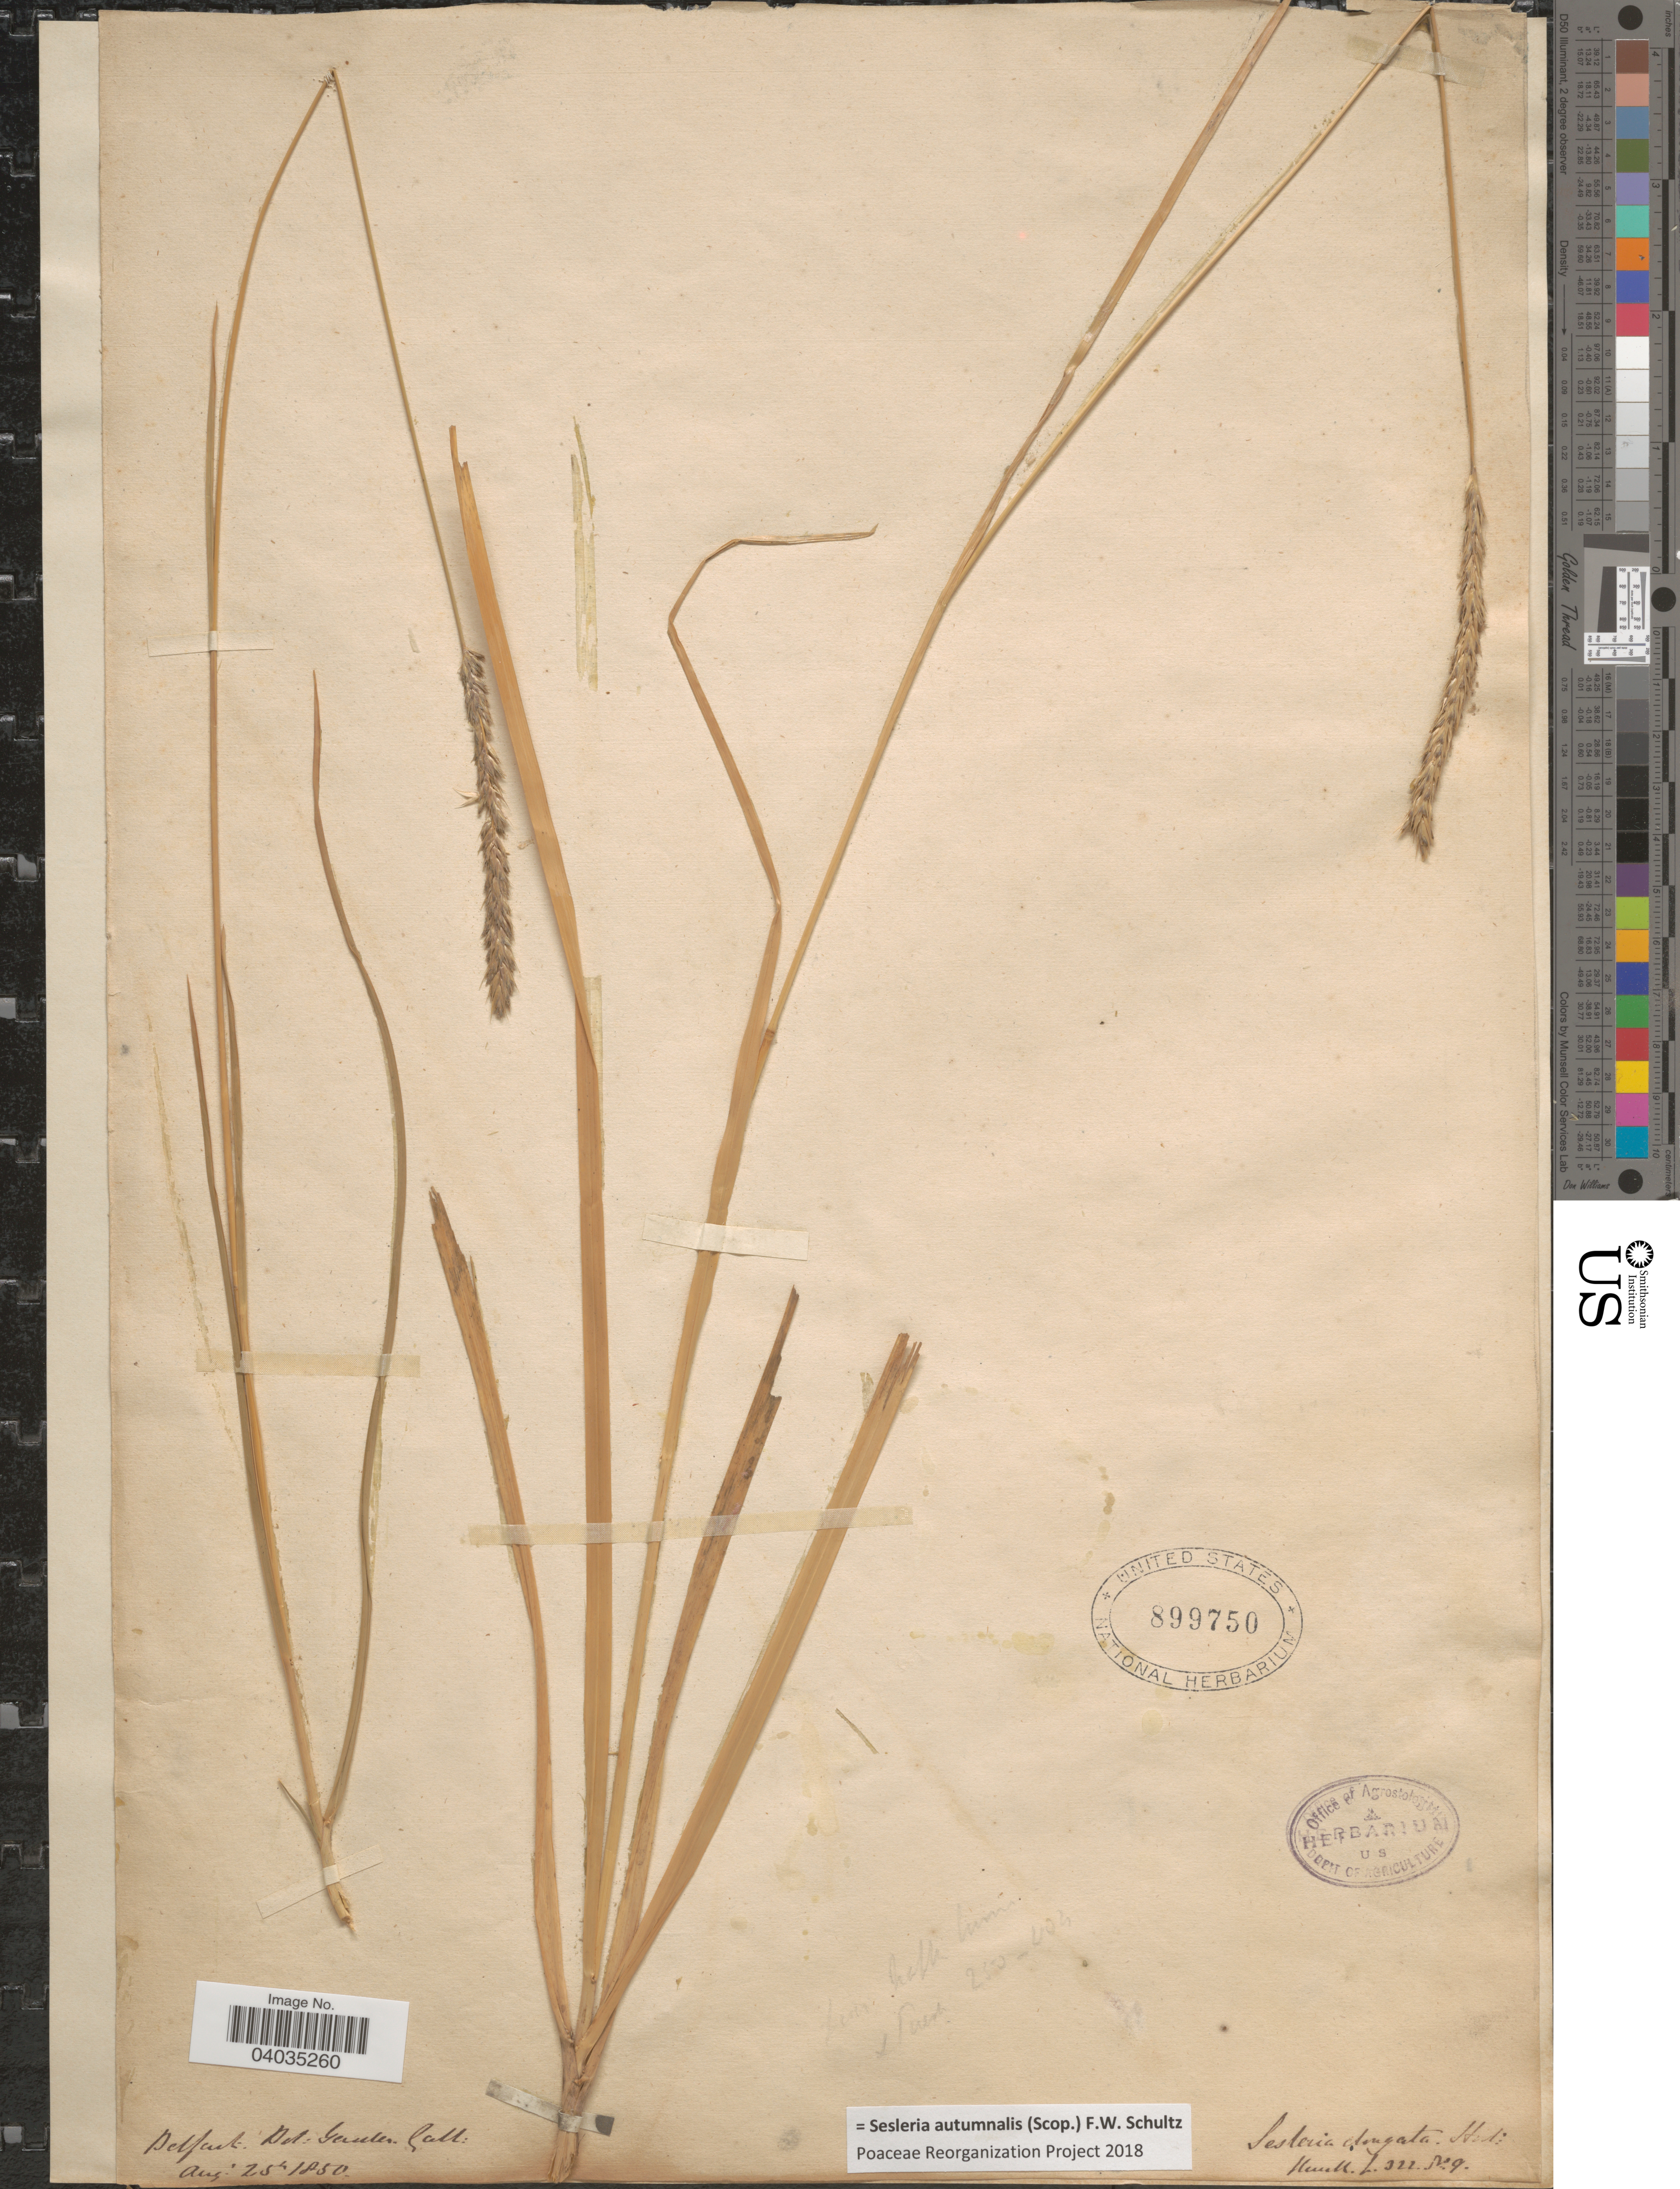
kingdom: Plantae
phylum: Tracheophyta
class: Liliopsida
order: Poales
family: Poaceae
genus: Sesleria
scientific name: Sesleria autumnalis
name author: (Scop.) F.W. Schultz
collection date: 1850-08-25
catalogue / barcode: US 899750